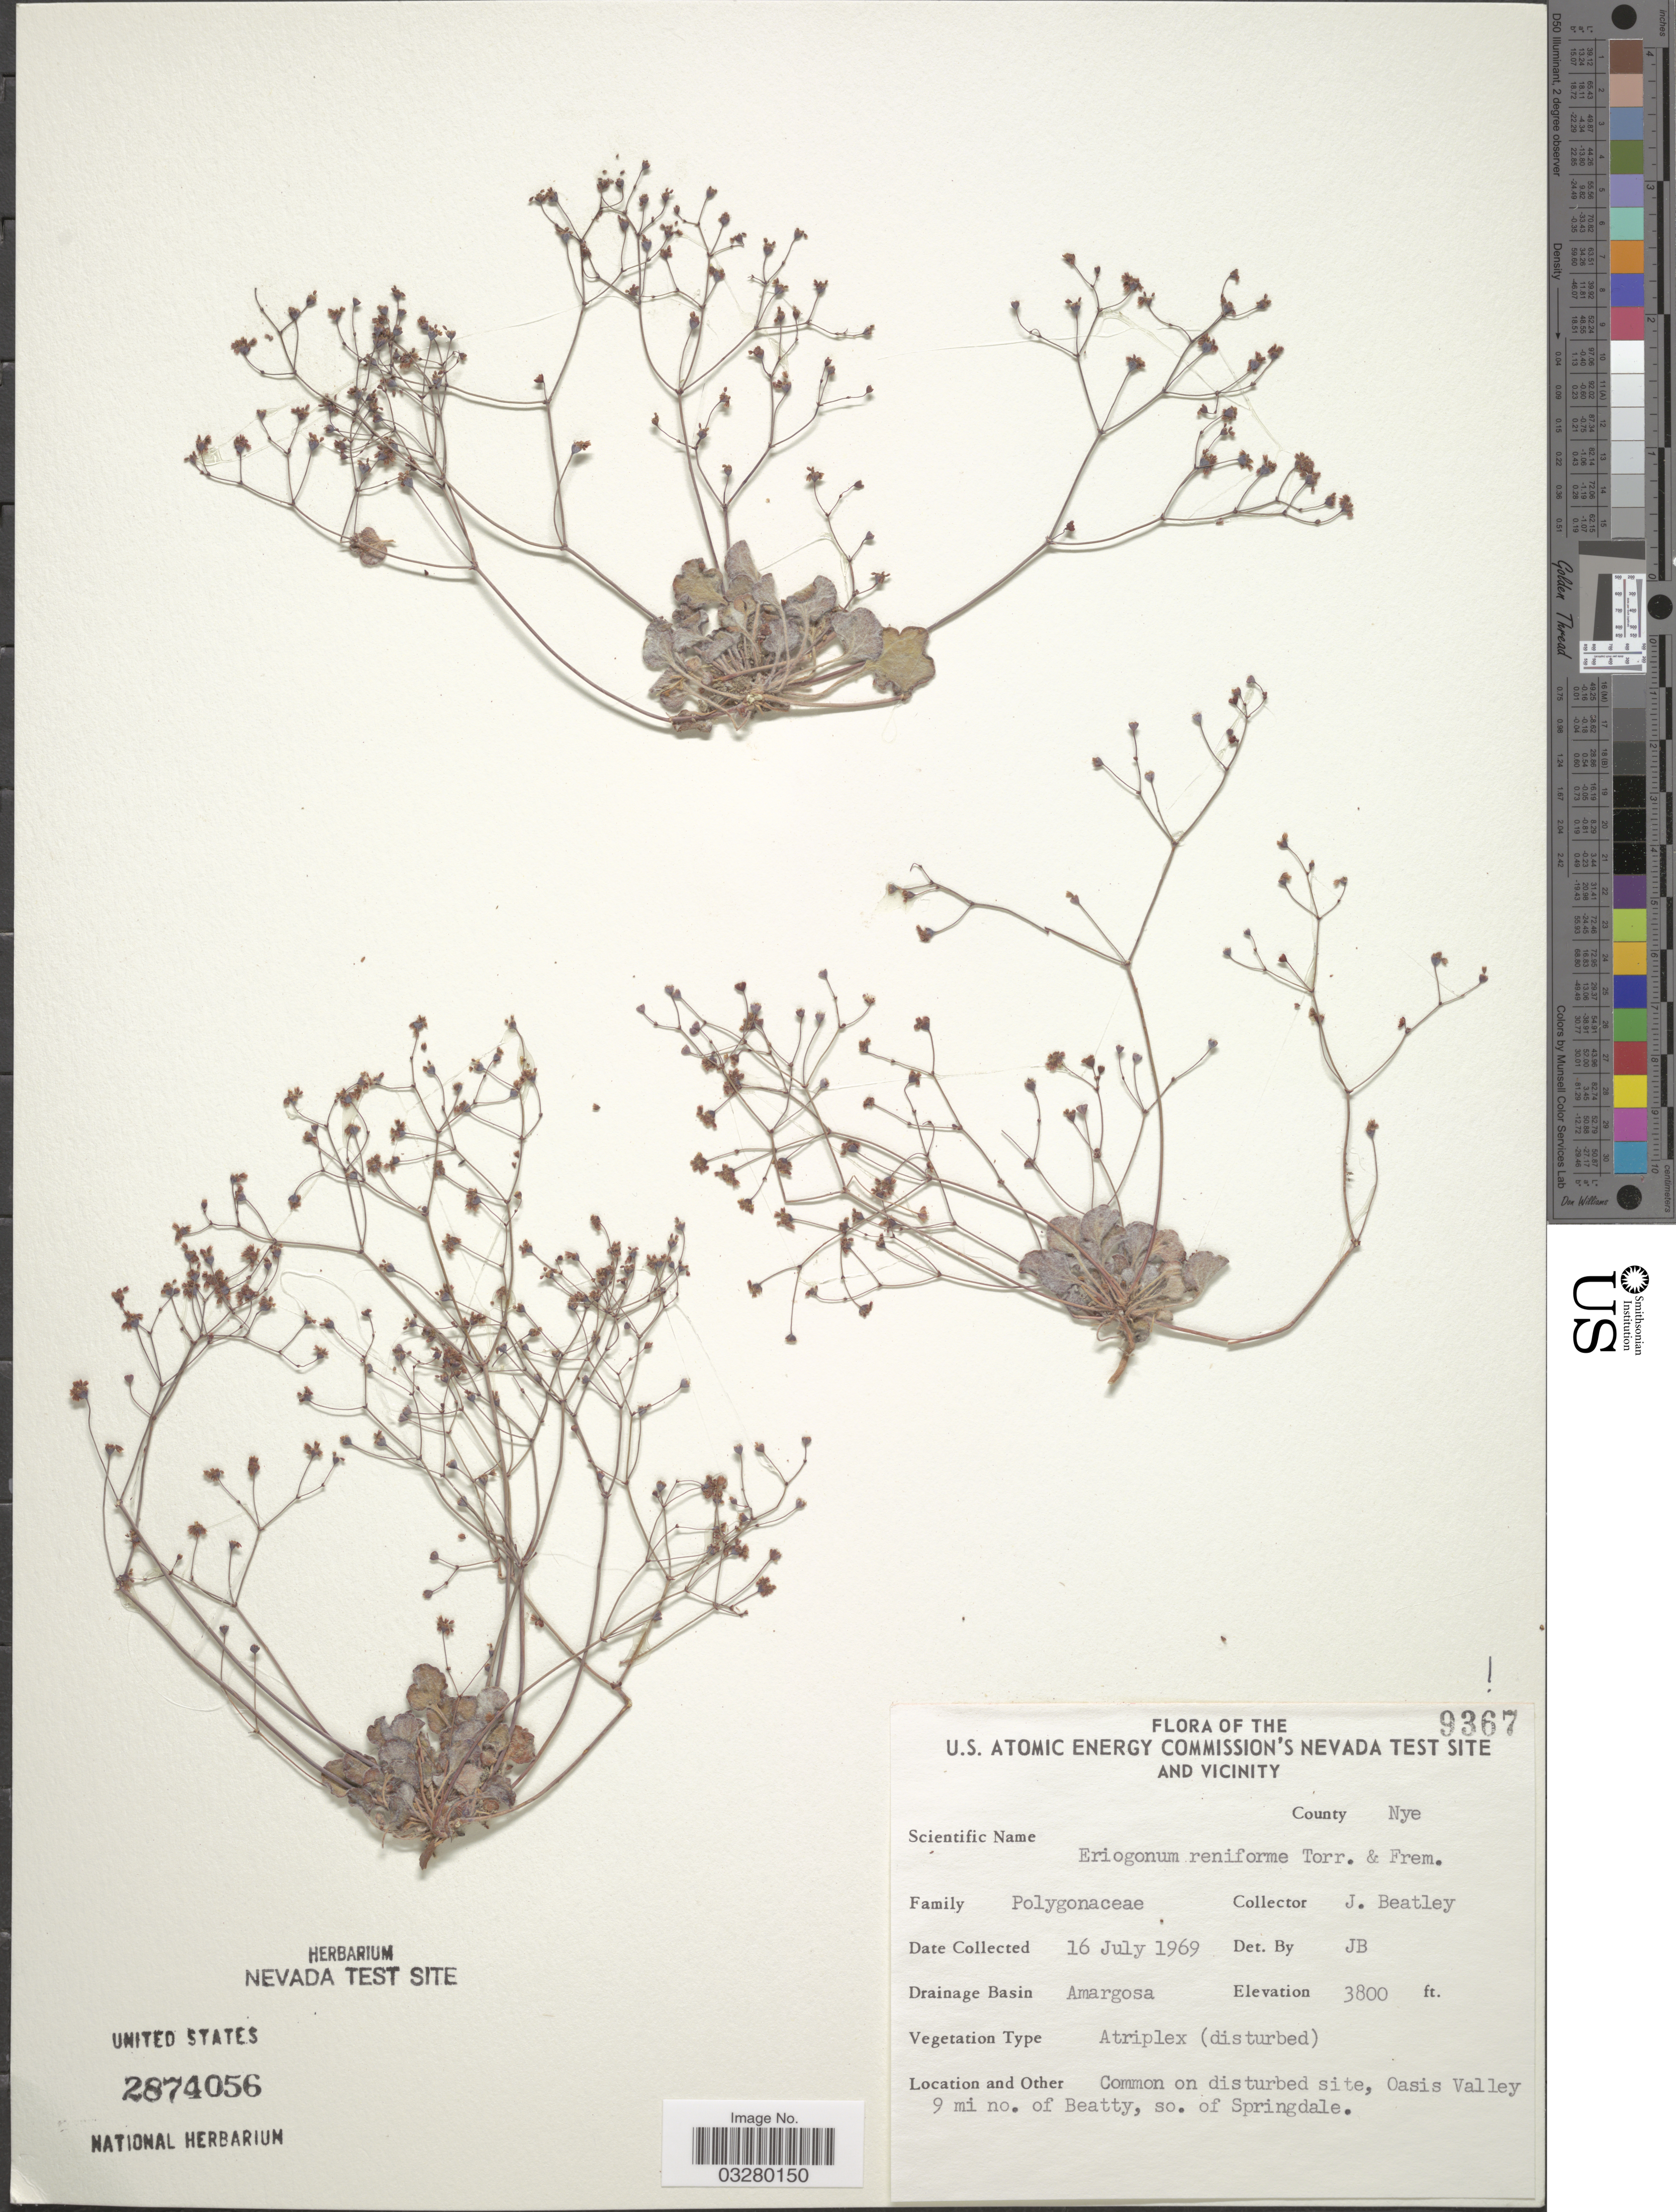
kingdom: Plantae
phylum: Tracheophyta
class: Magnoliopsida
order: Caryophyllales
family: Polygonaceae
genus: Eriogonum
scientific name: Eriogonum reniforme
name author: Torr. & Frém.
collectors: J. C. Beatley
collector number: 9367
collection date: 1969-07-16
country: United States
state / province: Nevada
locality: U.S. Atomic Energy Commission's Nevada Test Site and Vicinity. County Nye. Drainage Basin Amargosa. Oasis Valley 9 mi no. of Beatty, so. of Springdale.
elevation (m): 1158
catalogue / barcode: US 2874056